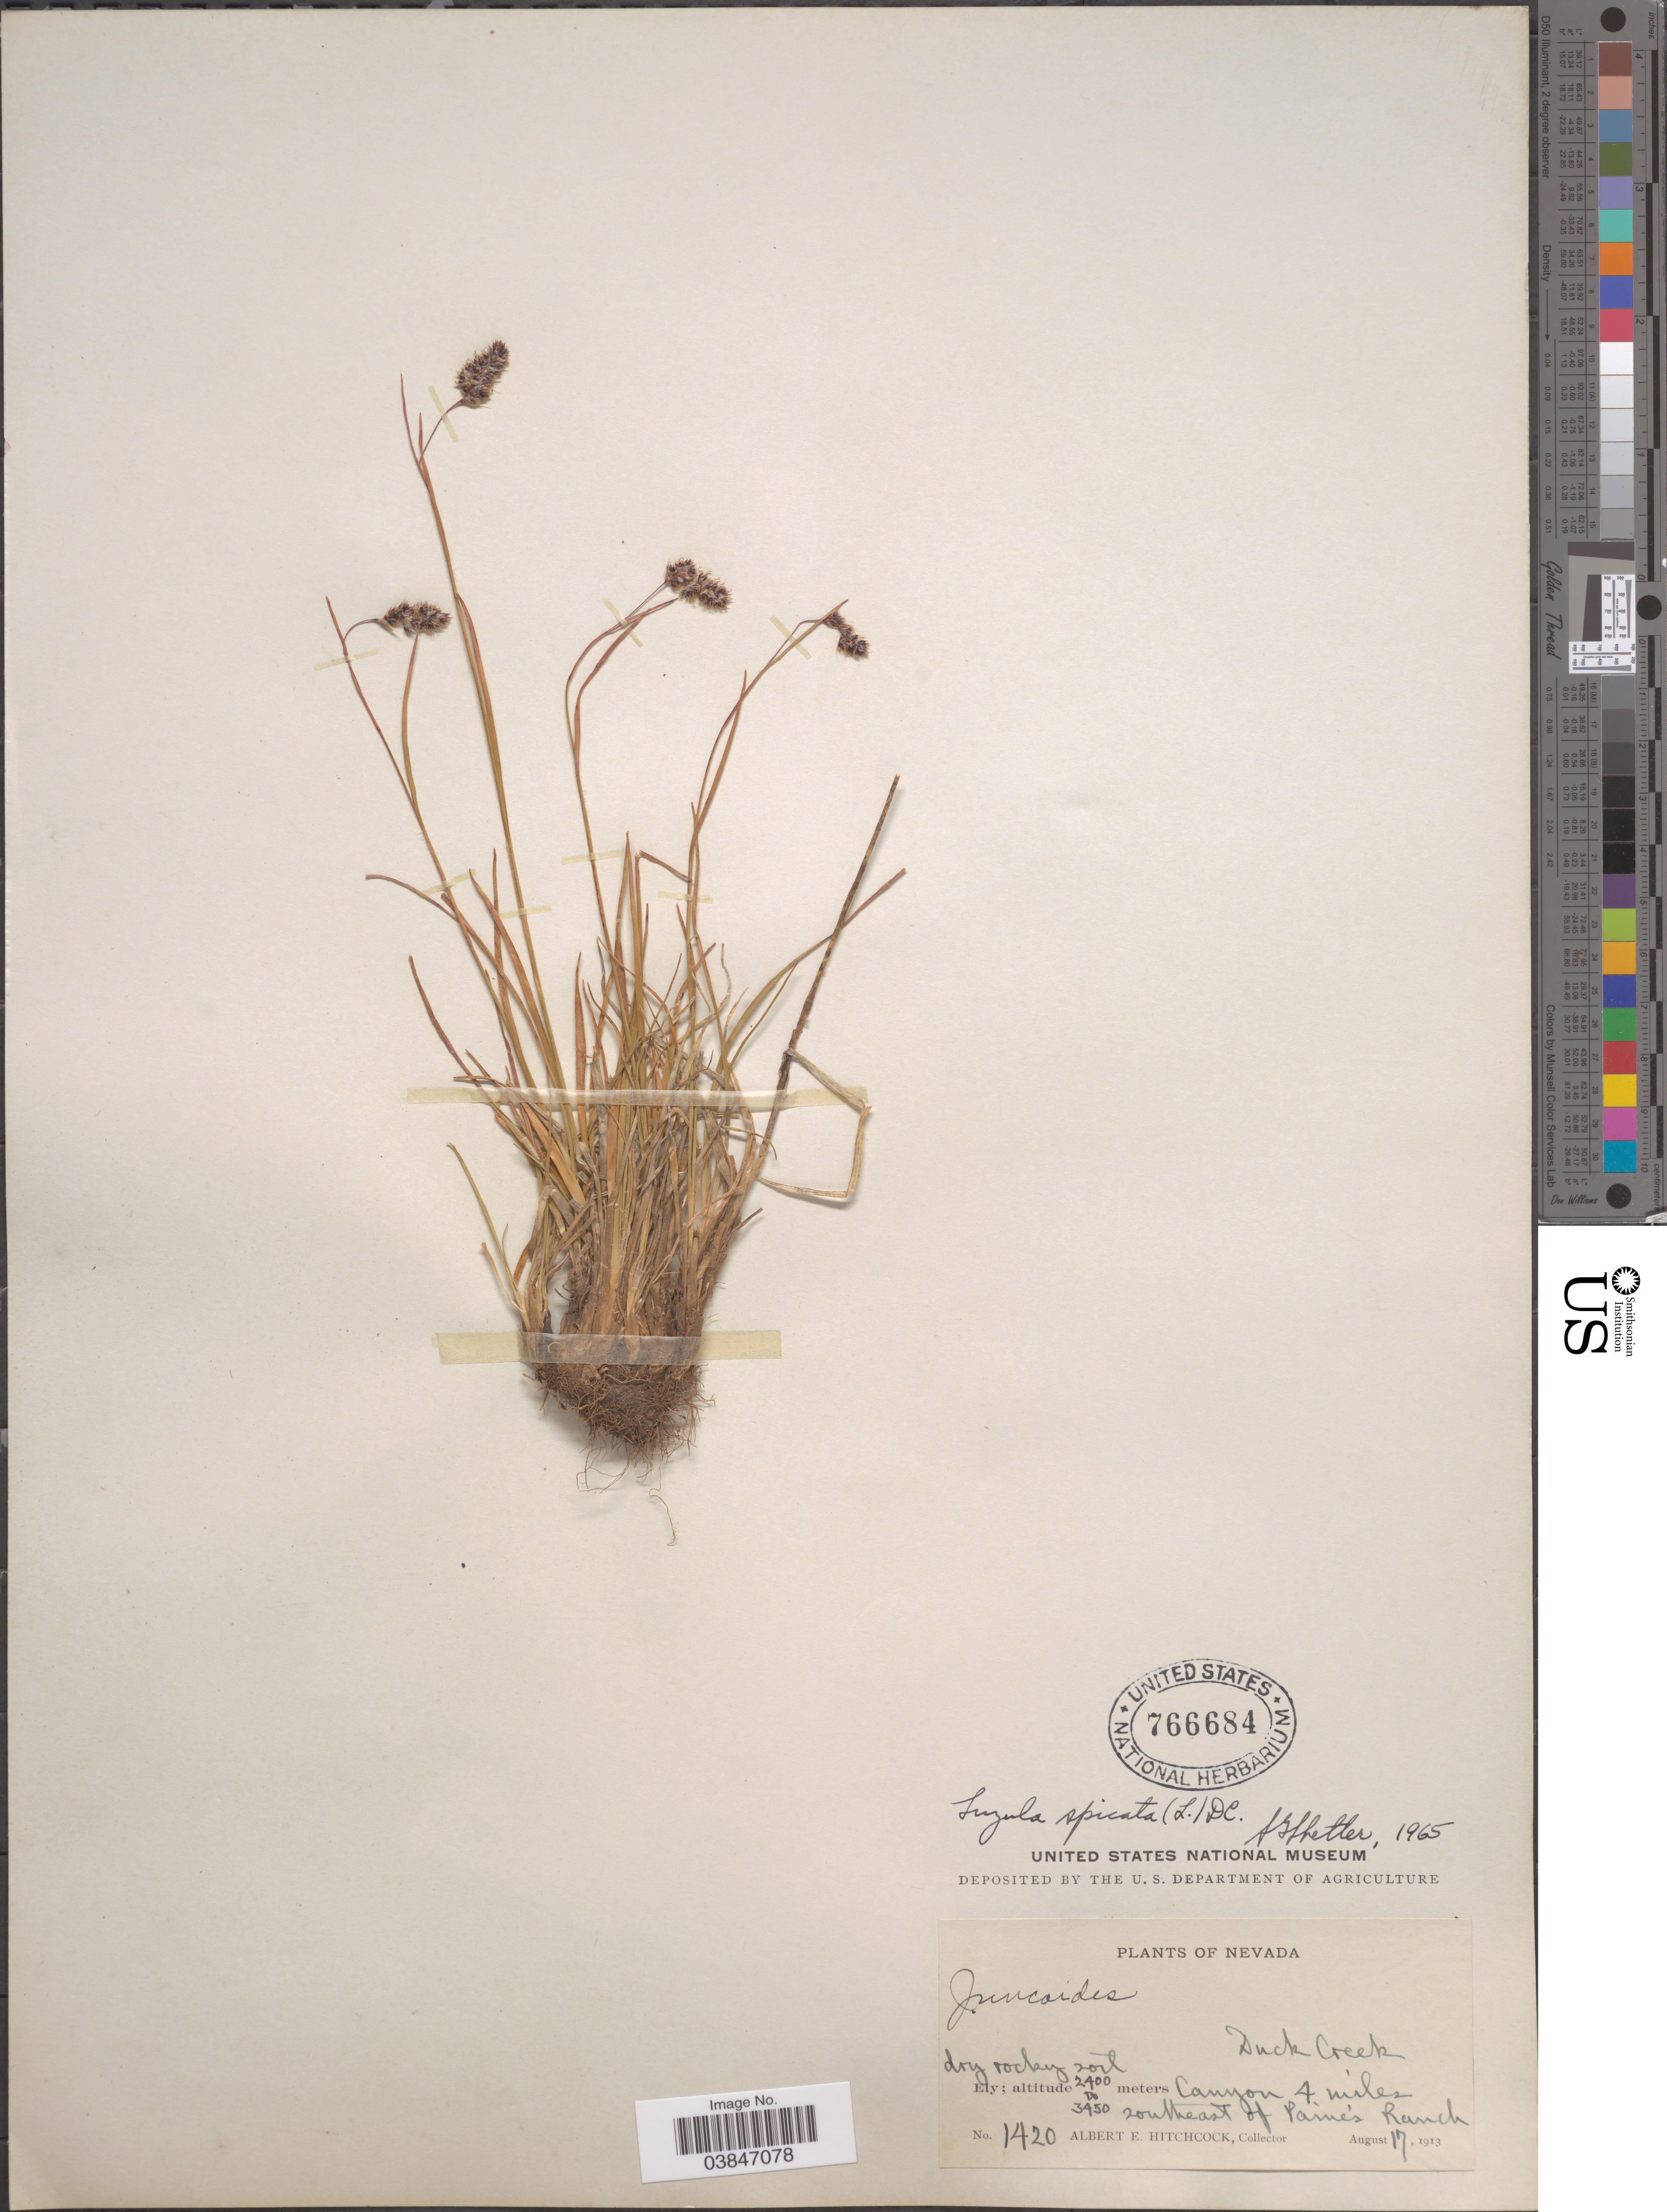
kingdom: Plantae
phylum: Tracheophyta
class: Liliopsida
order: Poales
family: Juncaceae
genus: Luzula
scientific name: Luzula spicata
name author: (L.) DC.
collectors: A. Hitchcock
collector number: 1420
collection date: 1913-08-17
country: United States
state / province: Nevada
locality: Duck Creek. Canyon 4 miles southeast of Paine's Ranch.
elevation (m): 2400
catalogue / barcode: US 766684